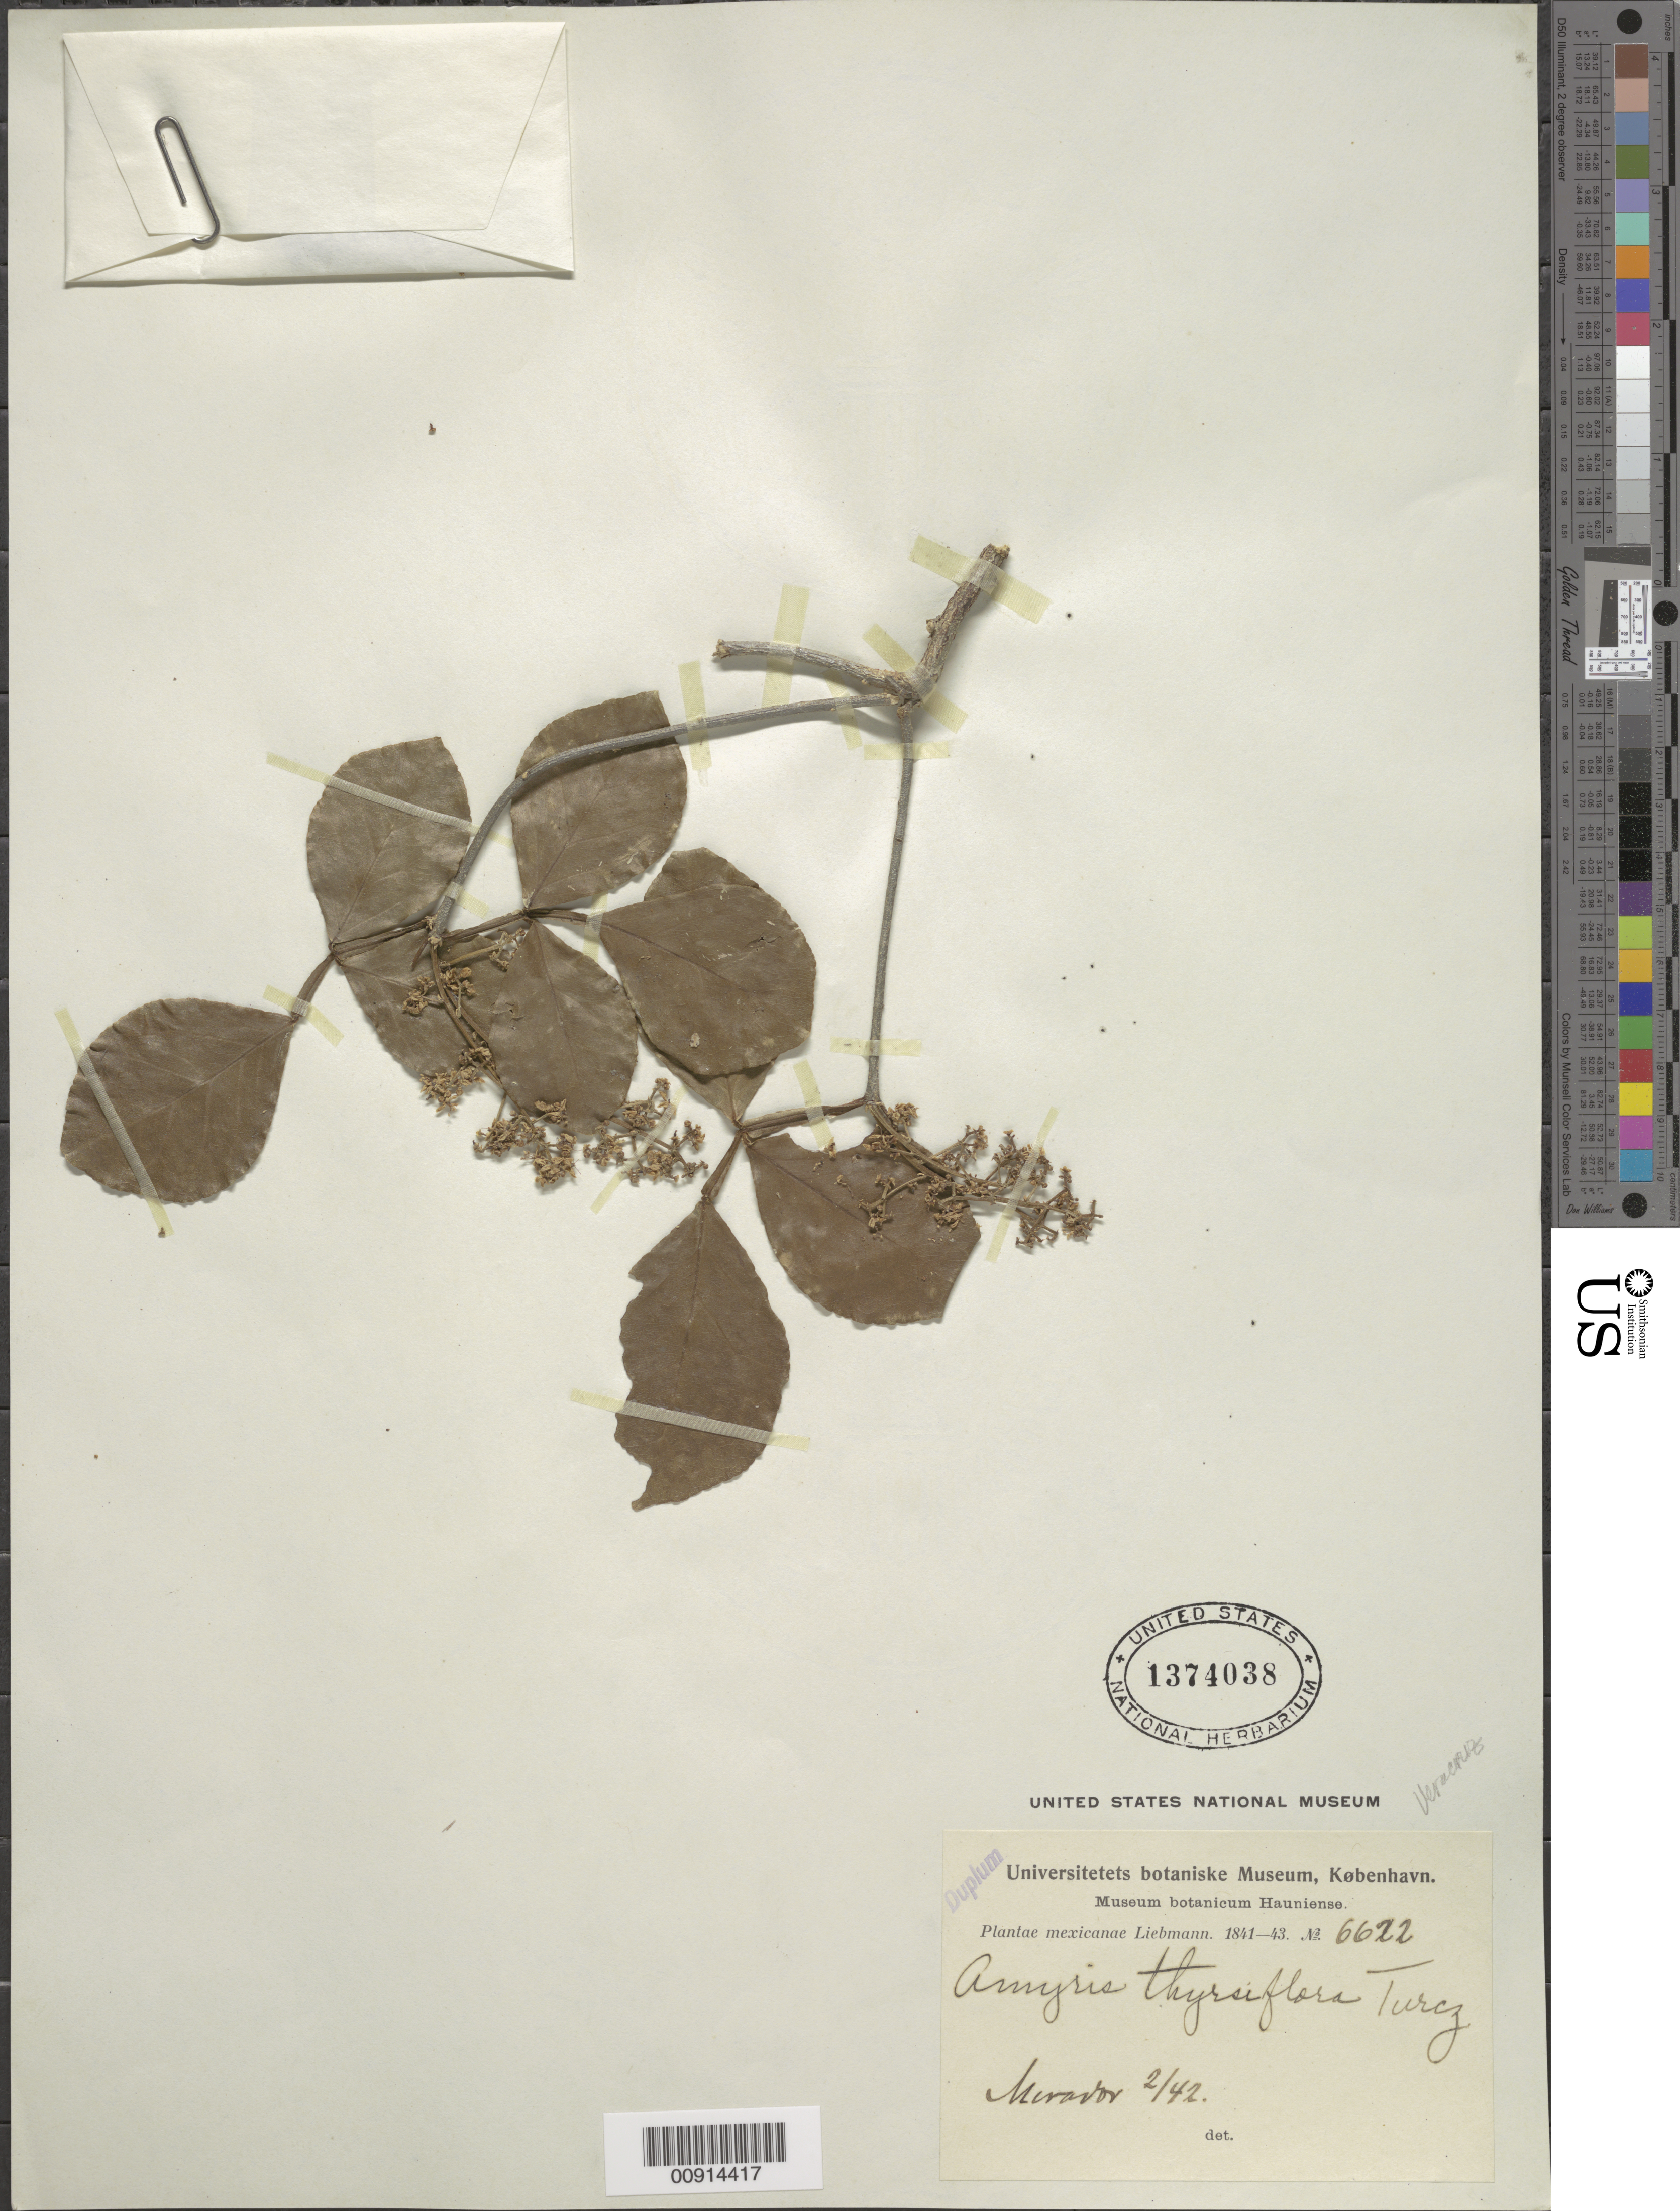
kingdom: Plantae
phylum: Tracheophyta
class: Magnoliopsida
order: Sapindales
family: Rutaceae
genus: Amyris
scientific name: Amyris thyrsiflora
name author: Turcz.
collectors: F. M. Liebmann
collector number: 6622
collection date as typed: Feb 1842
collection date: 1842-02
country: Mexico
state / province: Veracruz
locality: Mirador.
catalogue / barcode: US 1374038